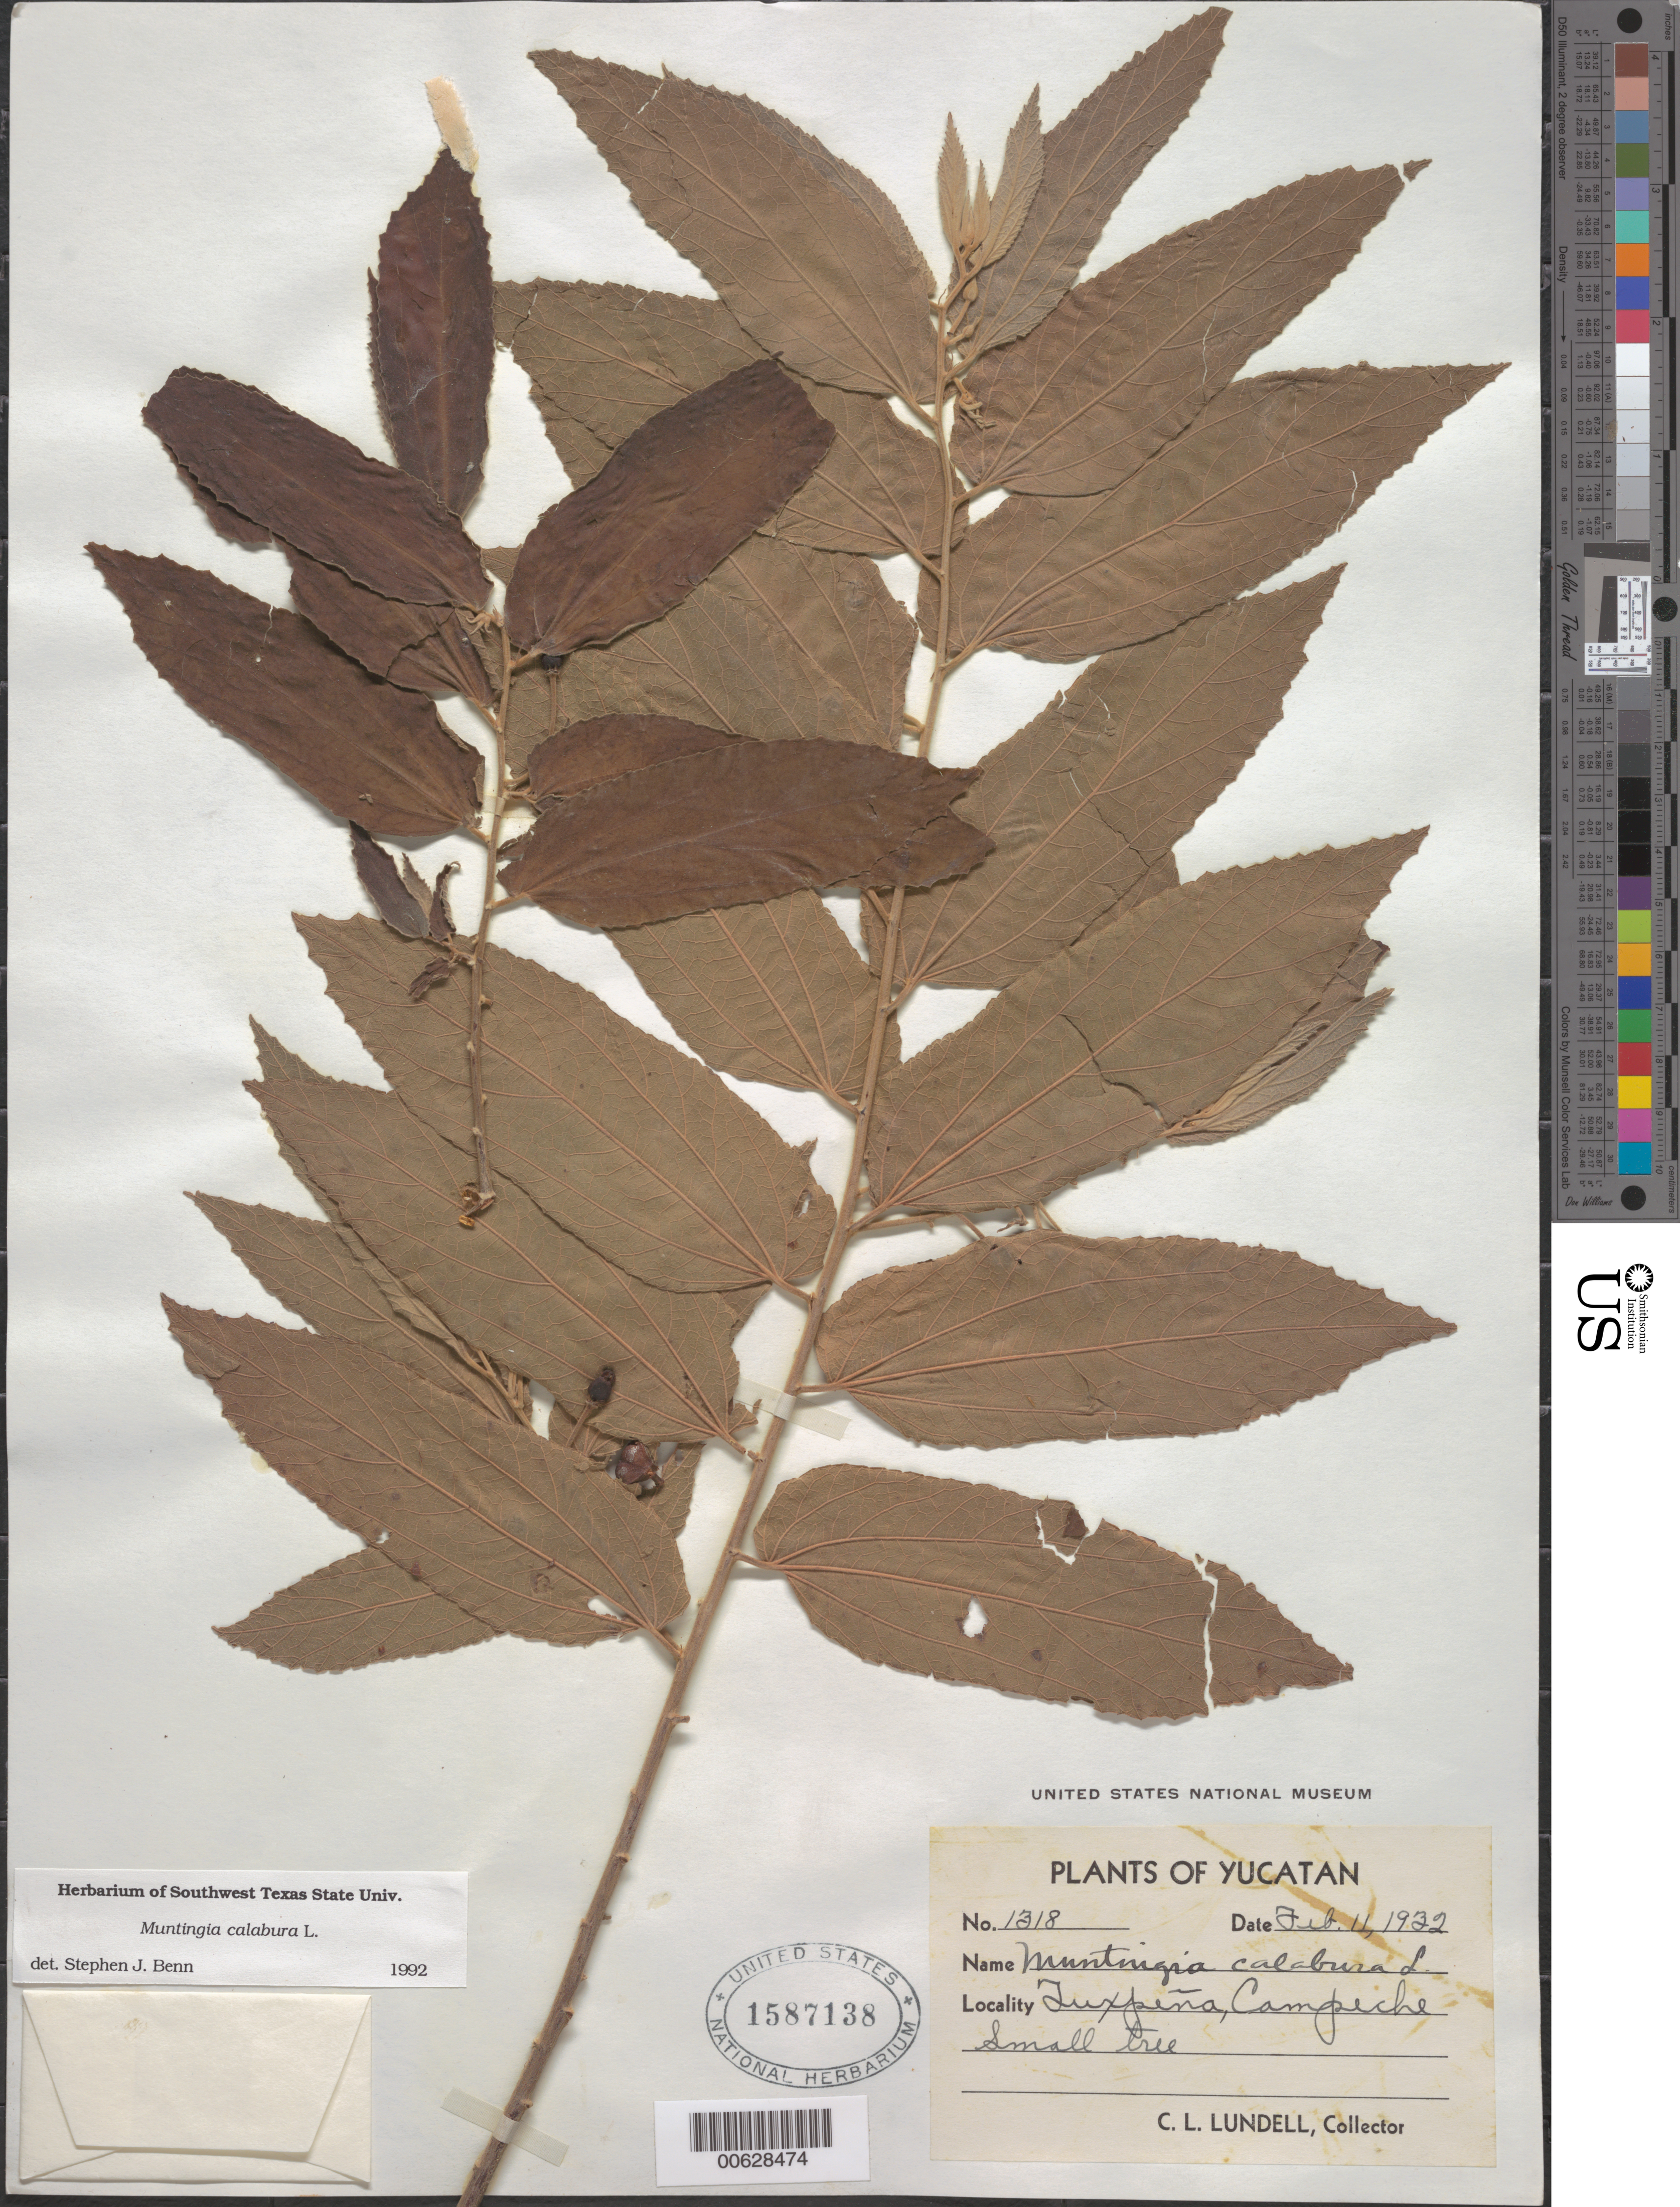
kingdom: Plantae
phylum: Tracheophyta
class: Magnoliopsida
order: Malvales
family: Muntingiaceae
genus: Muntingia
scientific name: Muntingia calabura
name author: L.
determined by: Benn, S. J.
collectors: C. L. Lundell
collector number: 1318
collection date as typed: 11 Feb 1932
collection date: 1932-02-11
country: Mexico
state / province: Campeche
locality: Tuxpeña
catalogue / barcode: US 1587138